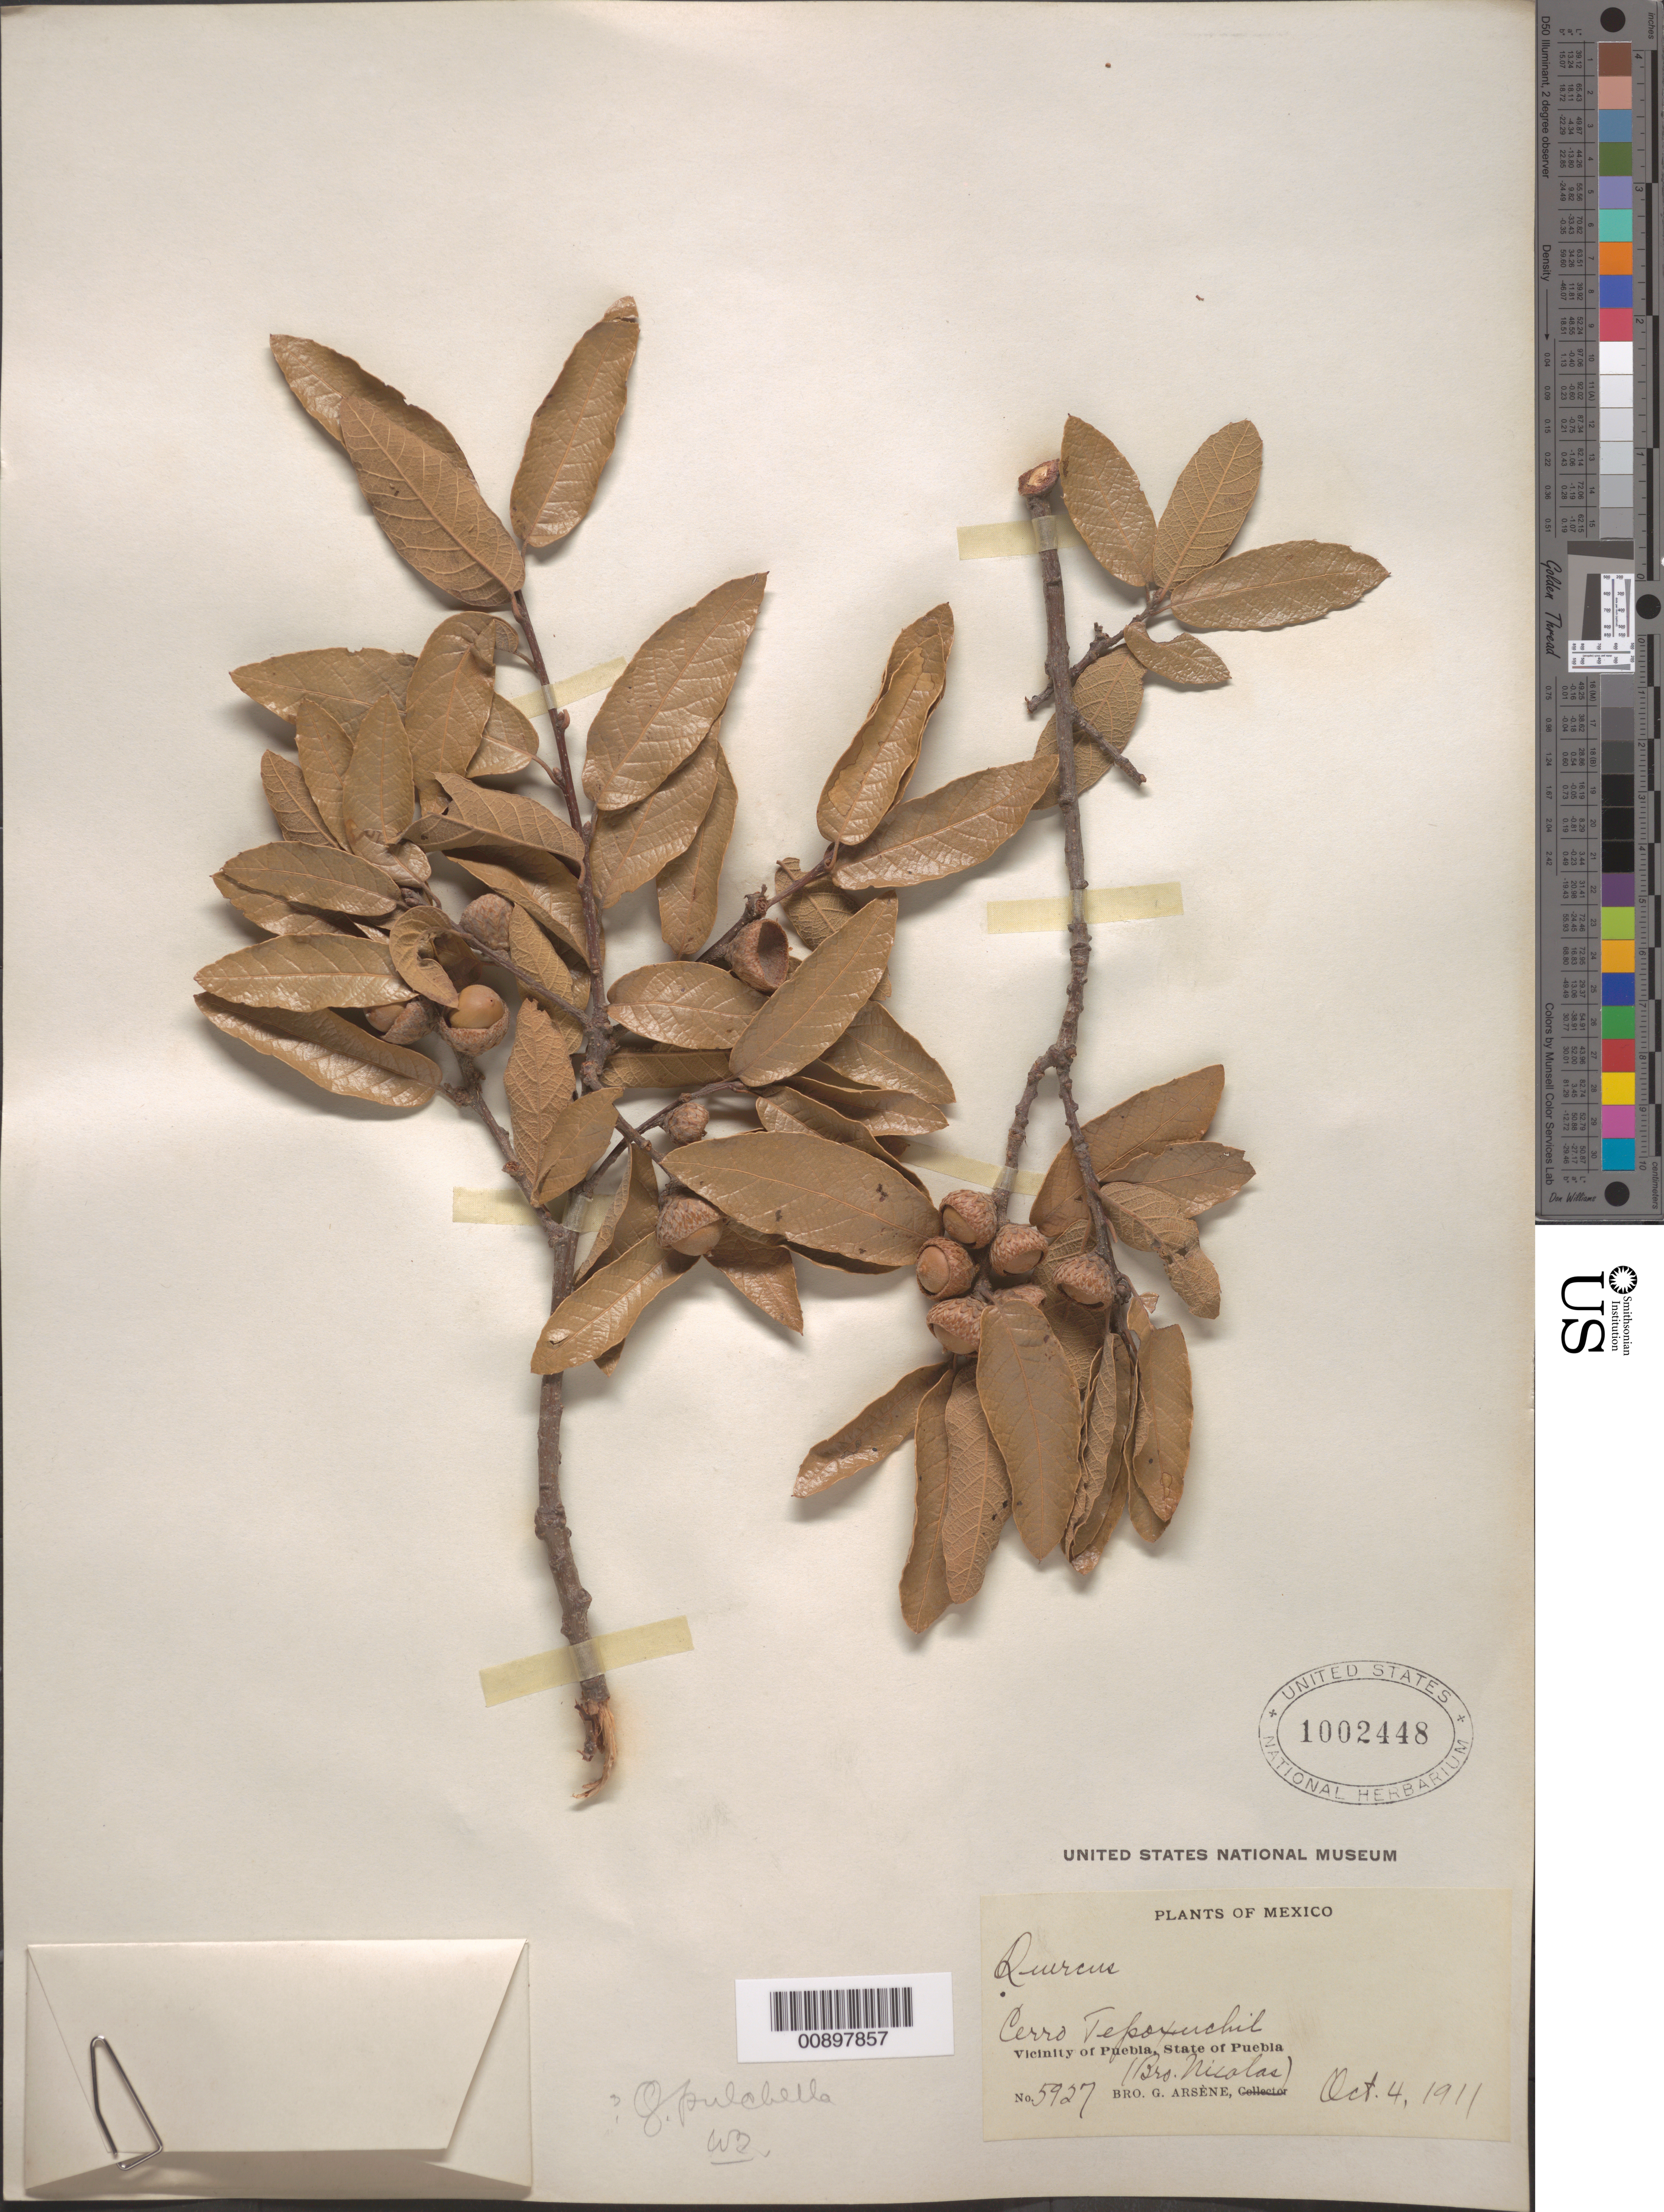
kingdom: Plantae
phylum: Tracheophyta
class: Magnoliopsida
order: Fagales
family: Fagaceae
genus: Quercus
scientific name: Quercus pulchella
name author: Humb. & Bonpl.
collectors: Bro. G. Arsène & B. Nicolas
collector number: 5927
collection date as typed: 04 Oct 1911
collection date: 1911-10-04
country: Mexico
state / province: Puebla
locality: Cerro Tepoxuchil. Vicinity of Puebla, State of Puebla.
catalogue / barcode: US 1002448